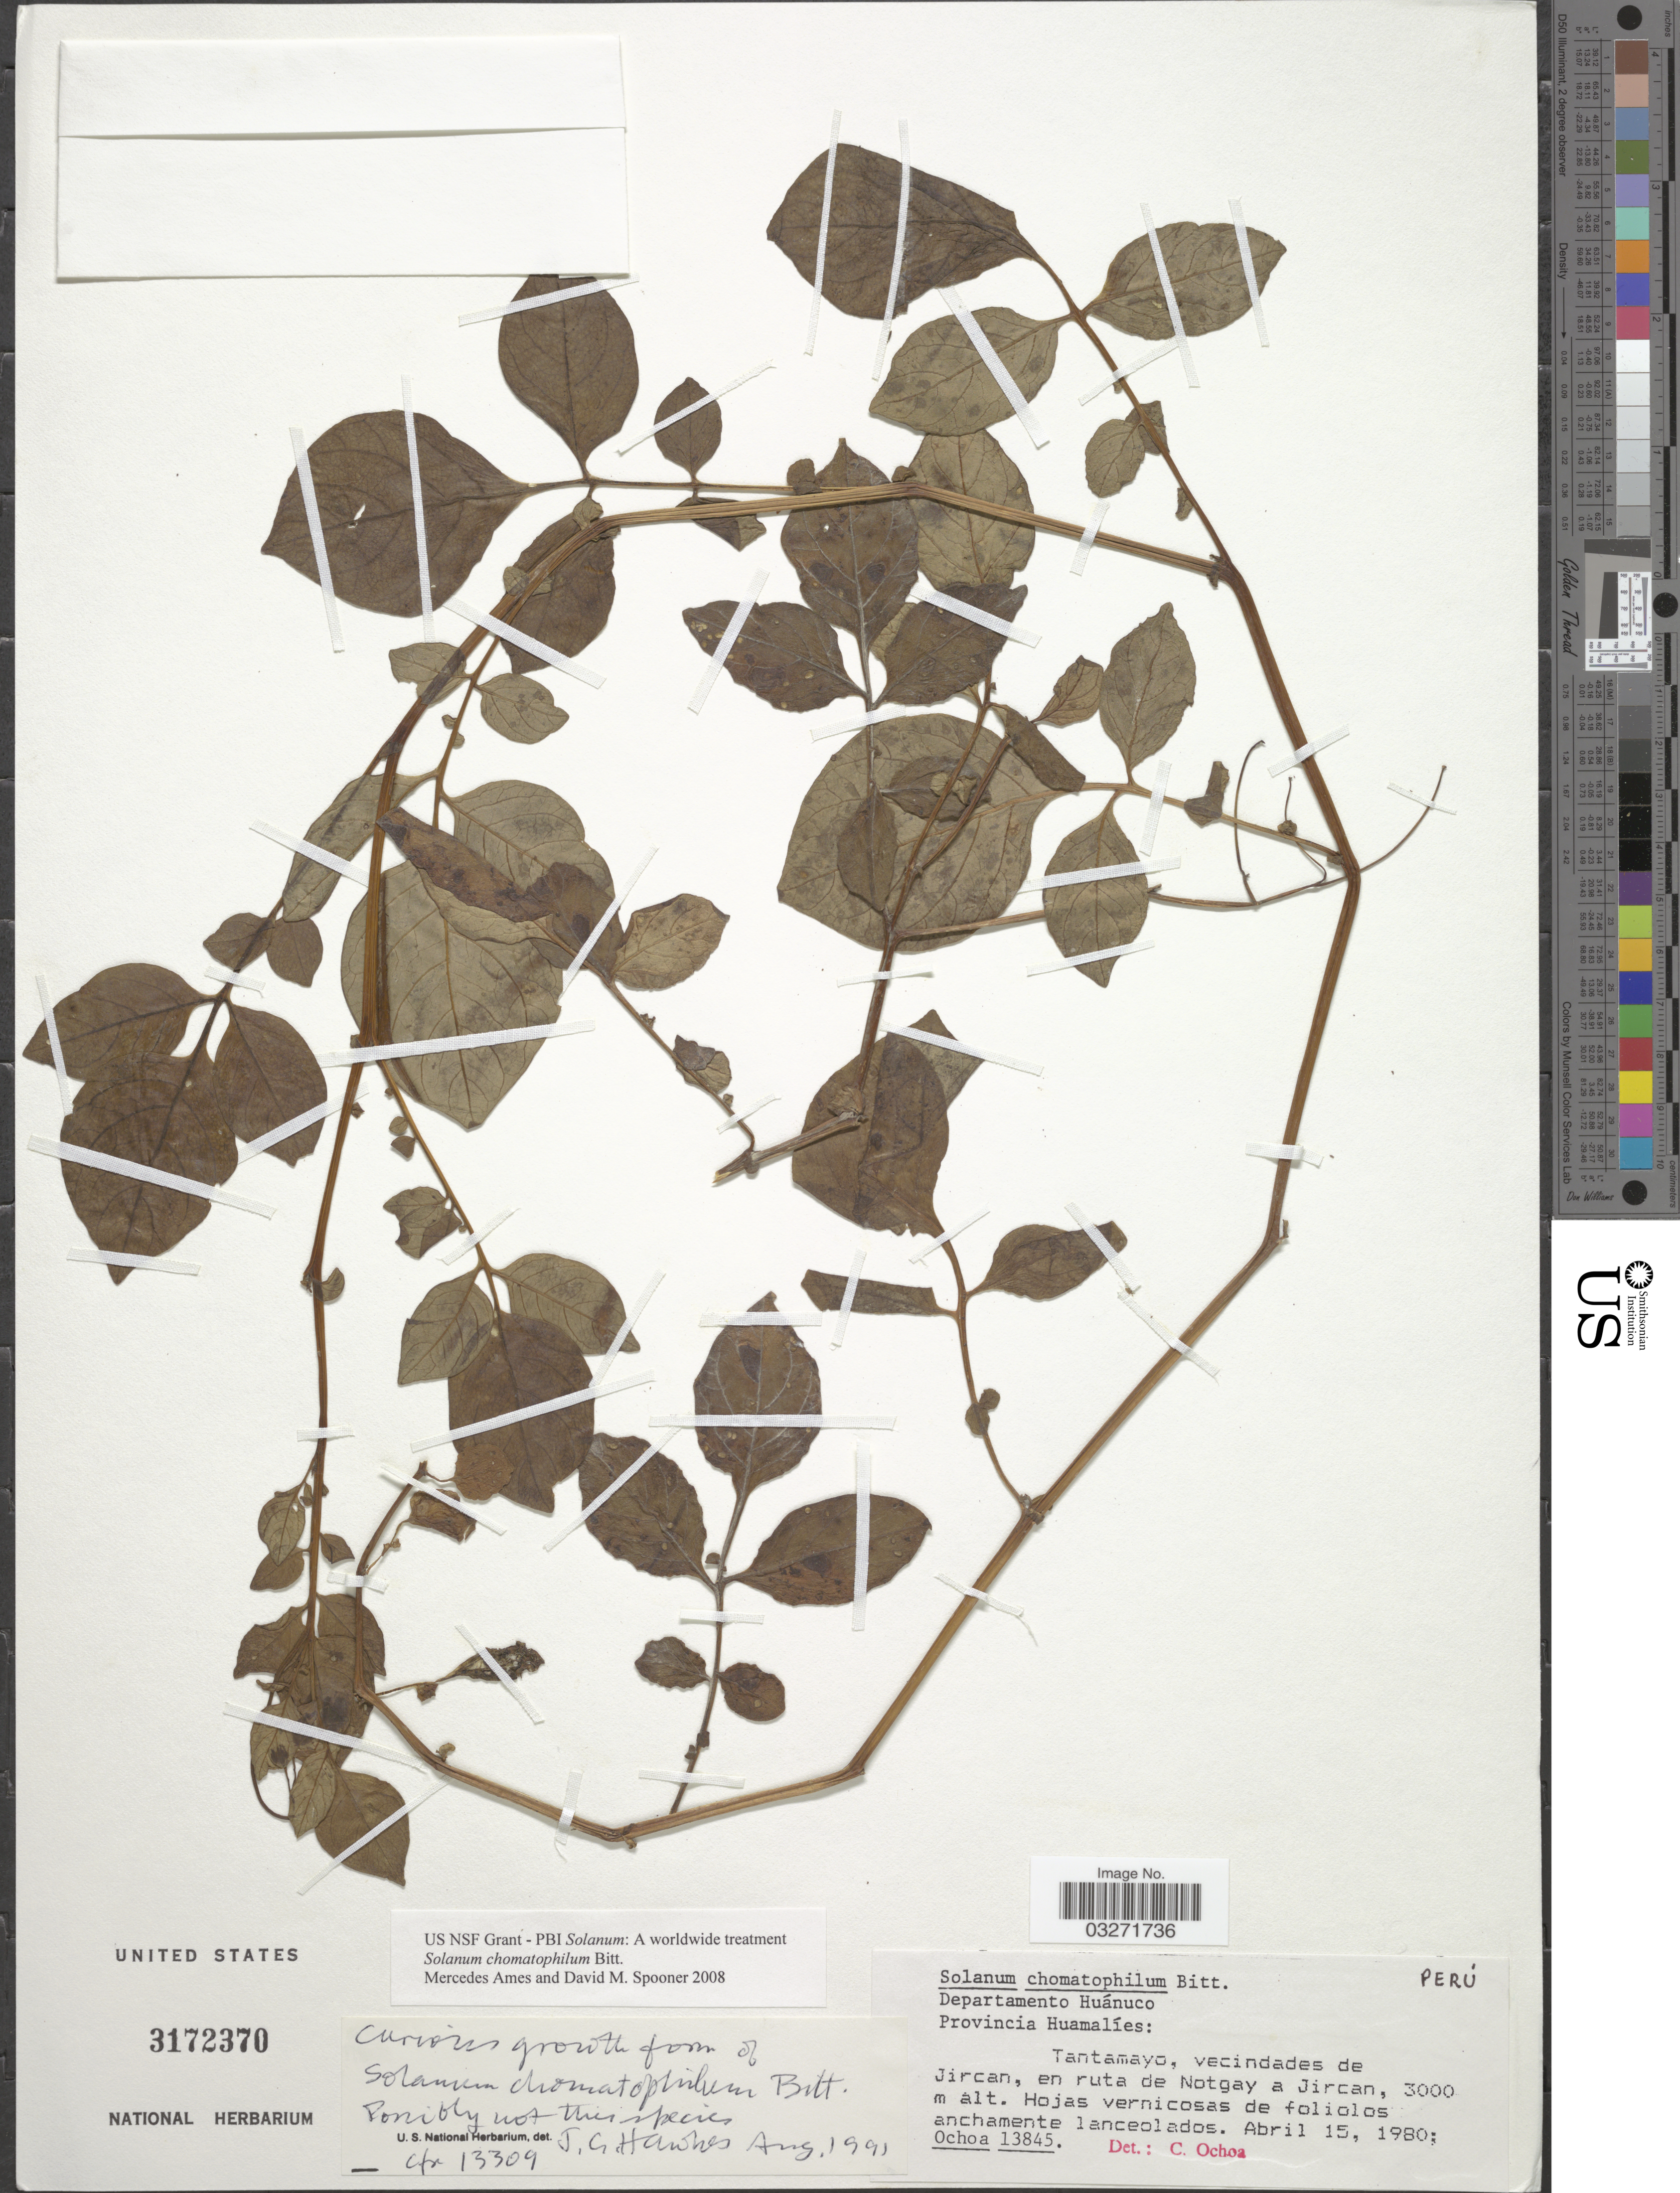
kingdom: Plantae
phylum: Tracheophyta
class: Magnoliopsida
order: Solanales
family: Solanaceae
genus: Solanum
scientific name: Solanum chomatophilum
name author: Bitter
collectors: -. Ochoa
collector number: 13845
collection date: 1980-04-15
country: Peru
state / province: Huánuco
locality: Departamento Huánuco. Provincia Huamalíes: Tantamayo, vecindades de Jircan, en ruta de Notgay a Jircan.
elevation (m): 3000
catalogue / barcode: US 3172370